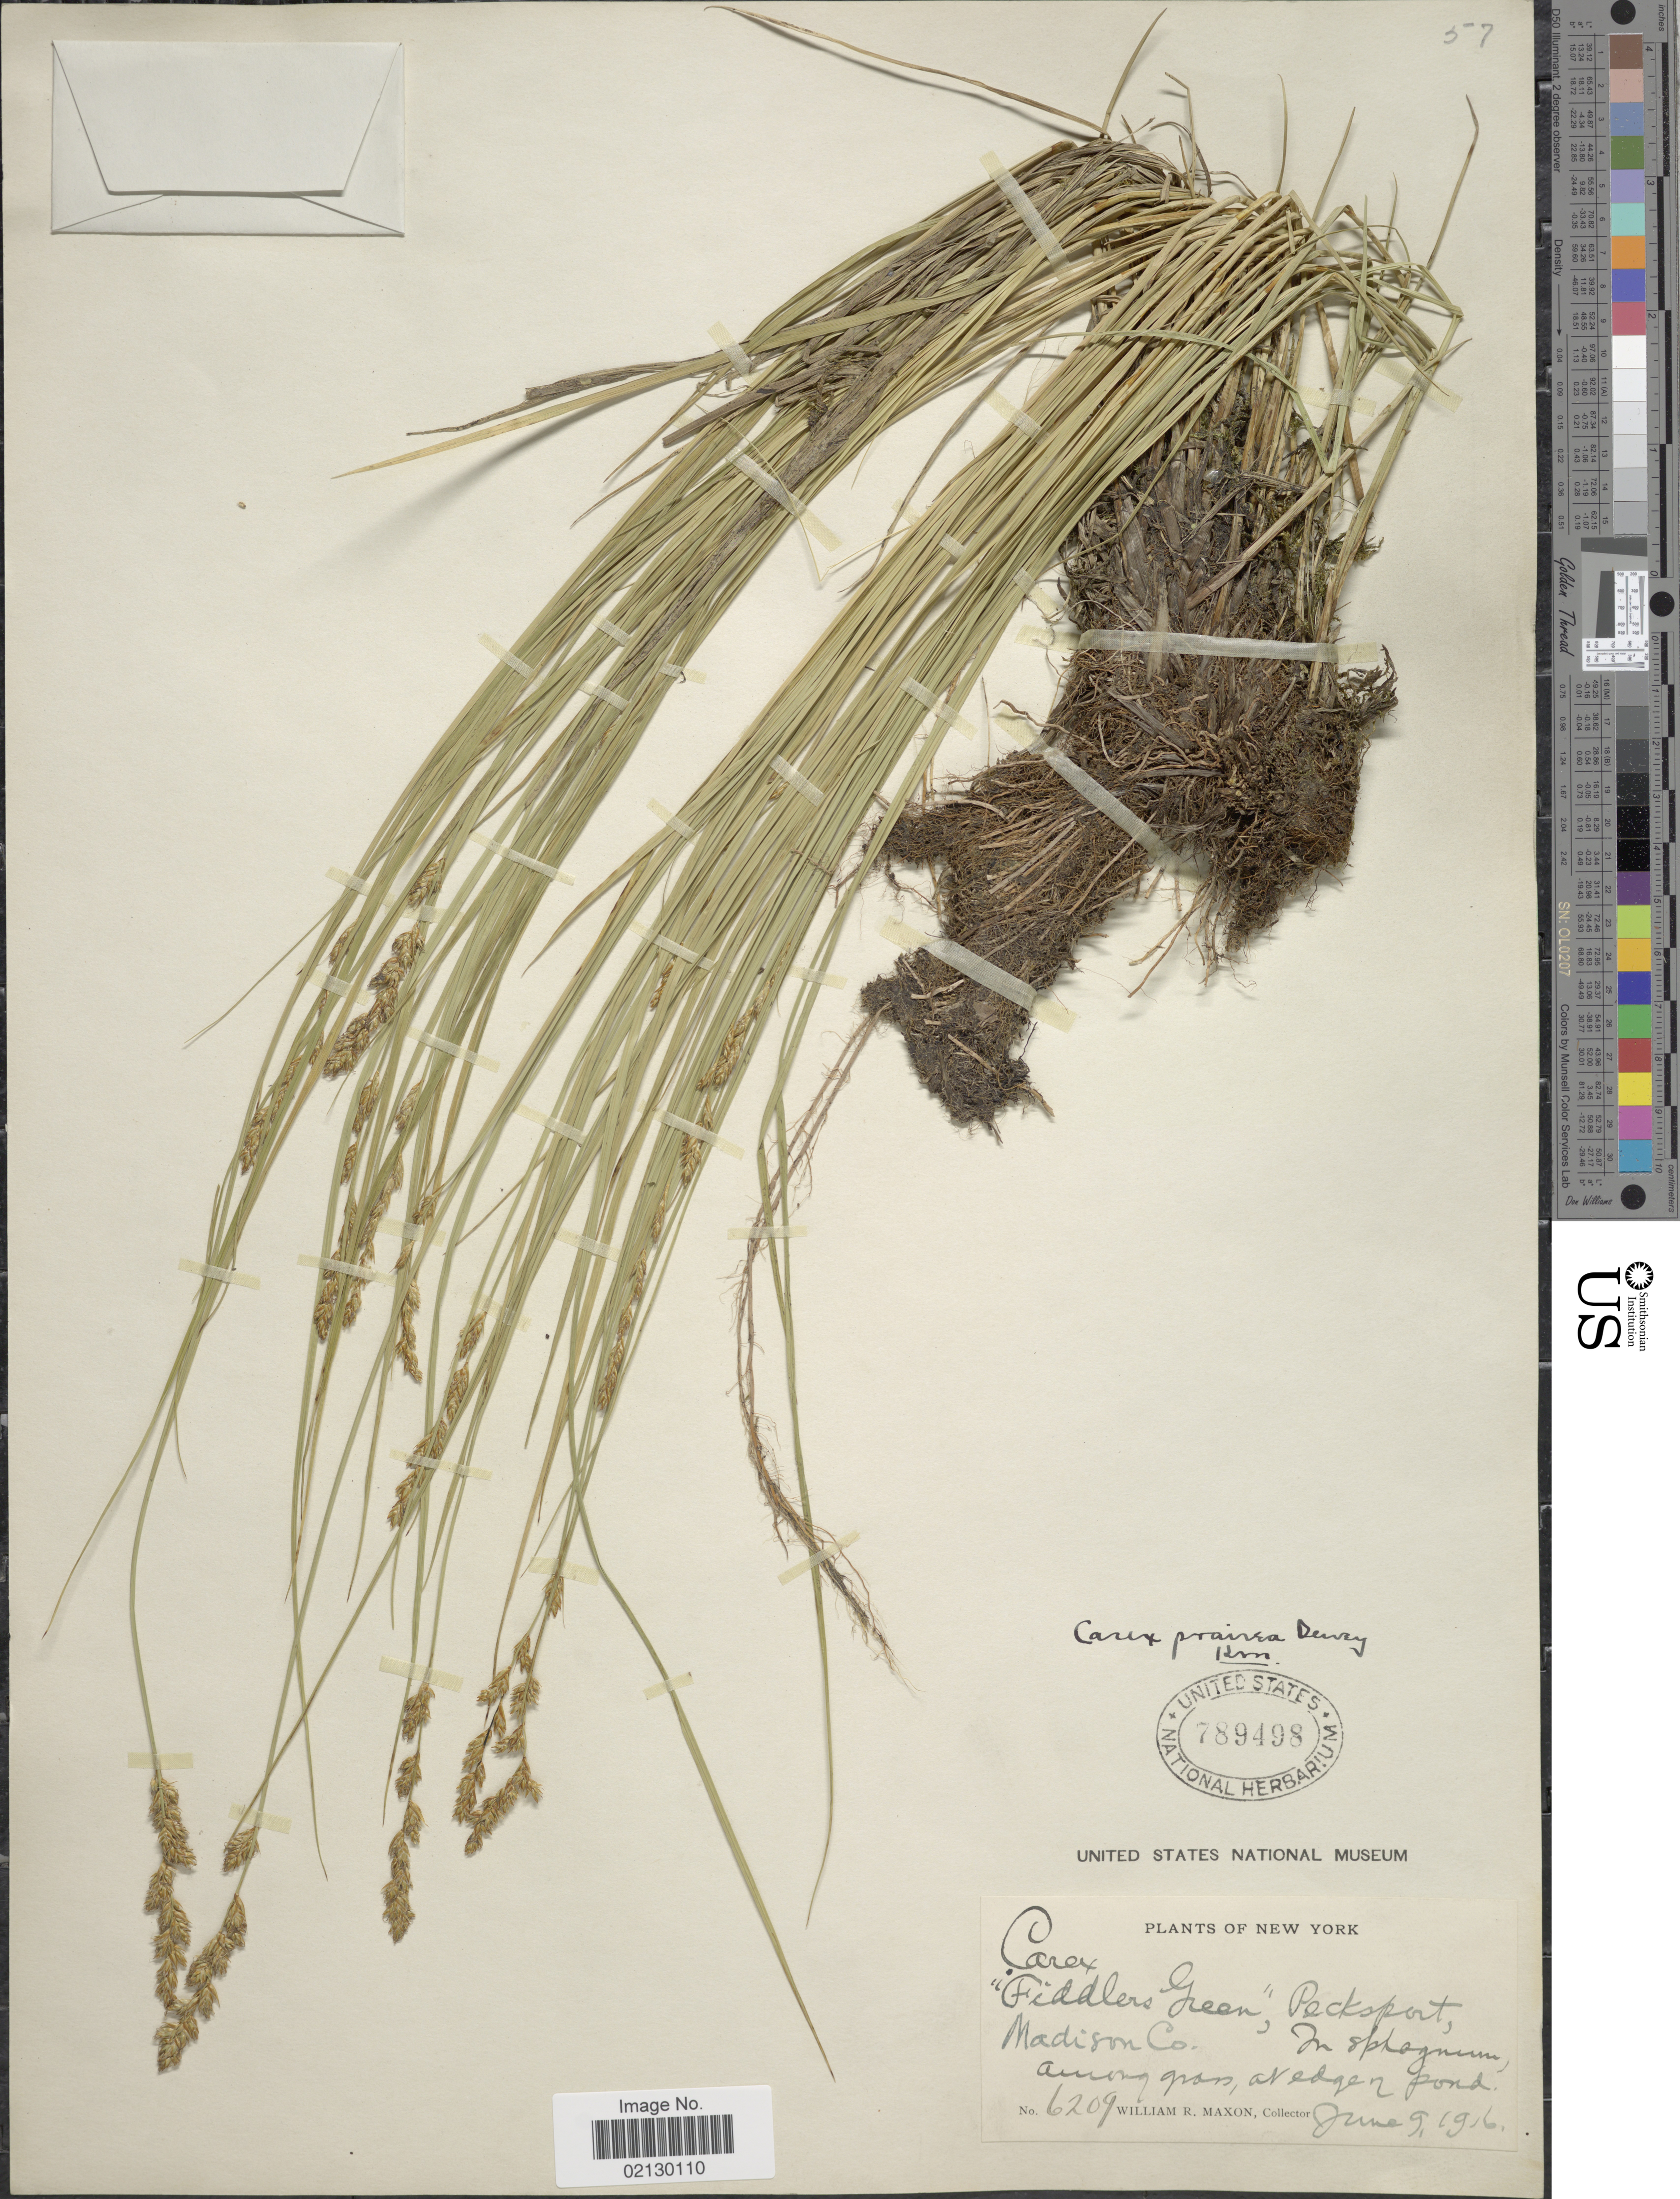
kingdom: Plantae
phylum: Tracheophyta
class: Liliopsida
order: Poales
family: Cyperaceae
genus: Carex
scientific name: Carex prairea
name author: Dewey ex Alph. Wood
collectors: W. R. Maxon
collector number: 6209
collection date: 1916-06-09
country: United States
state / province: New York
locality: Pecksport, Madison Co. In Sphagnum among grass at edge of pond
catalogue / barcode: US 789498